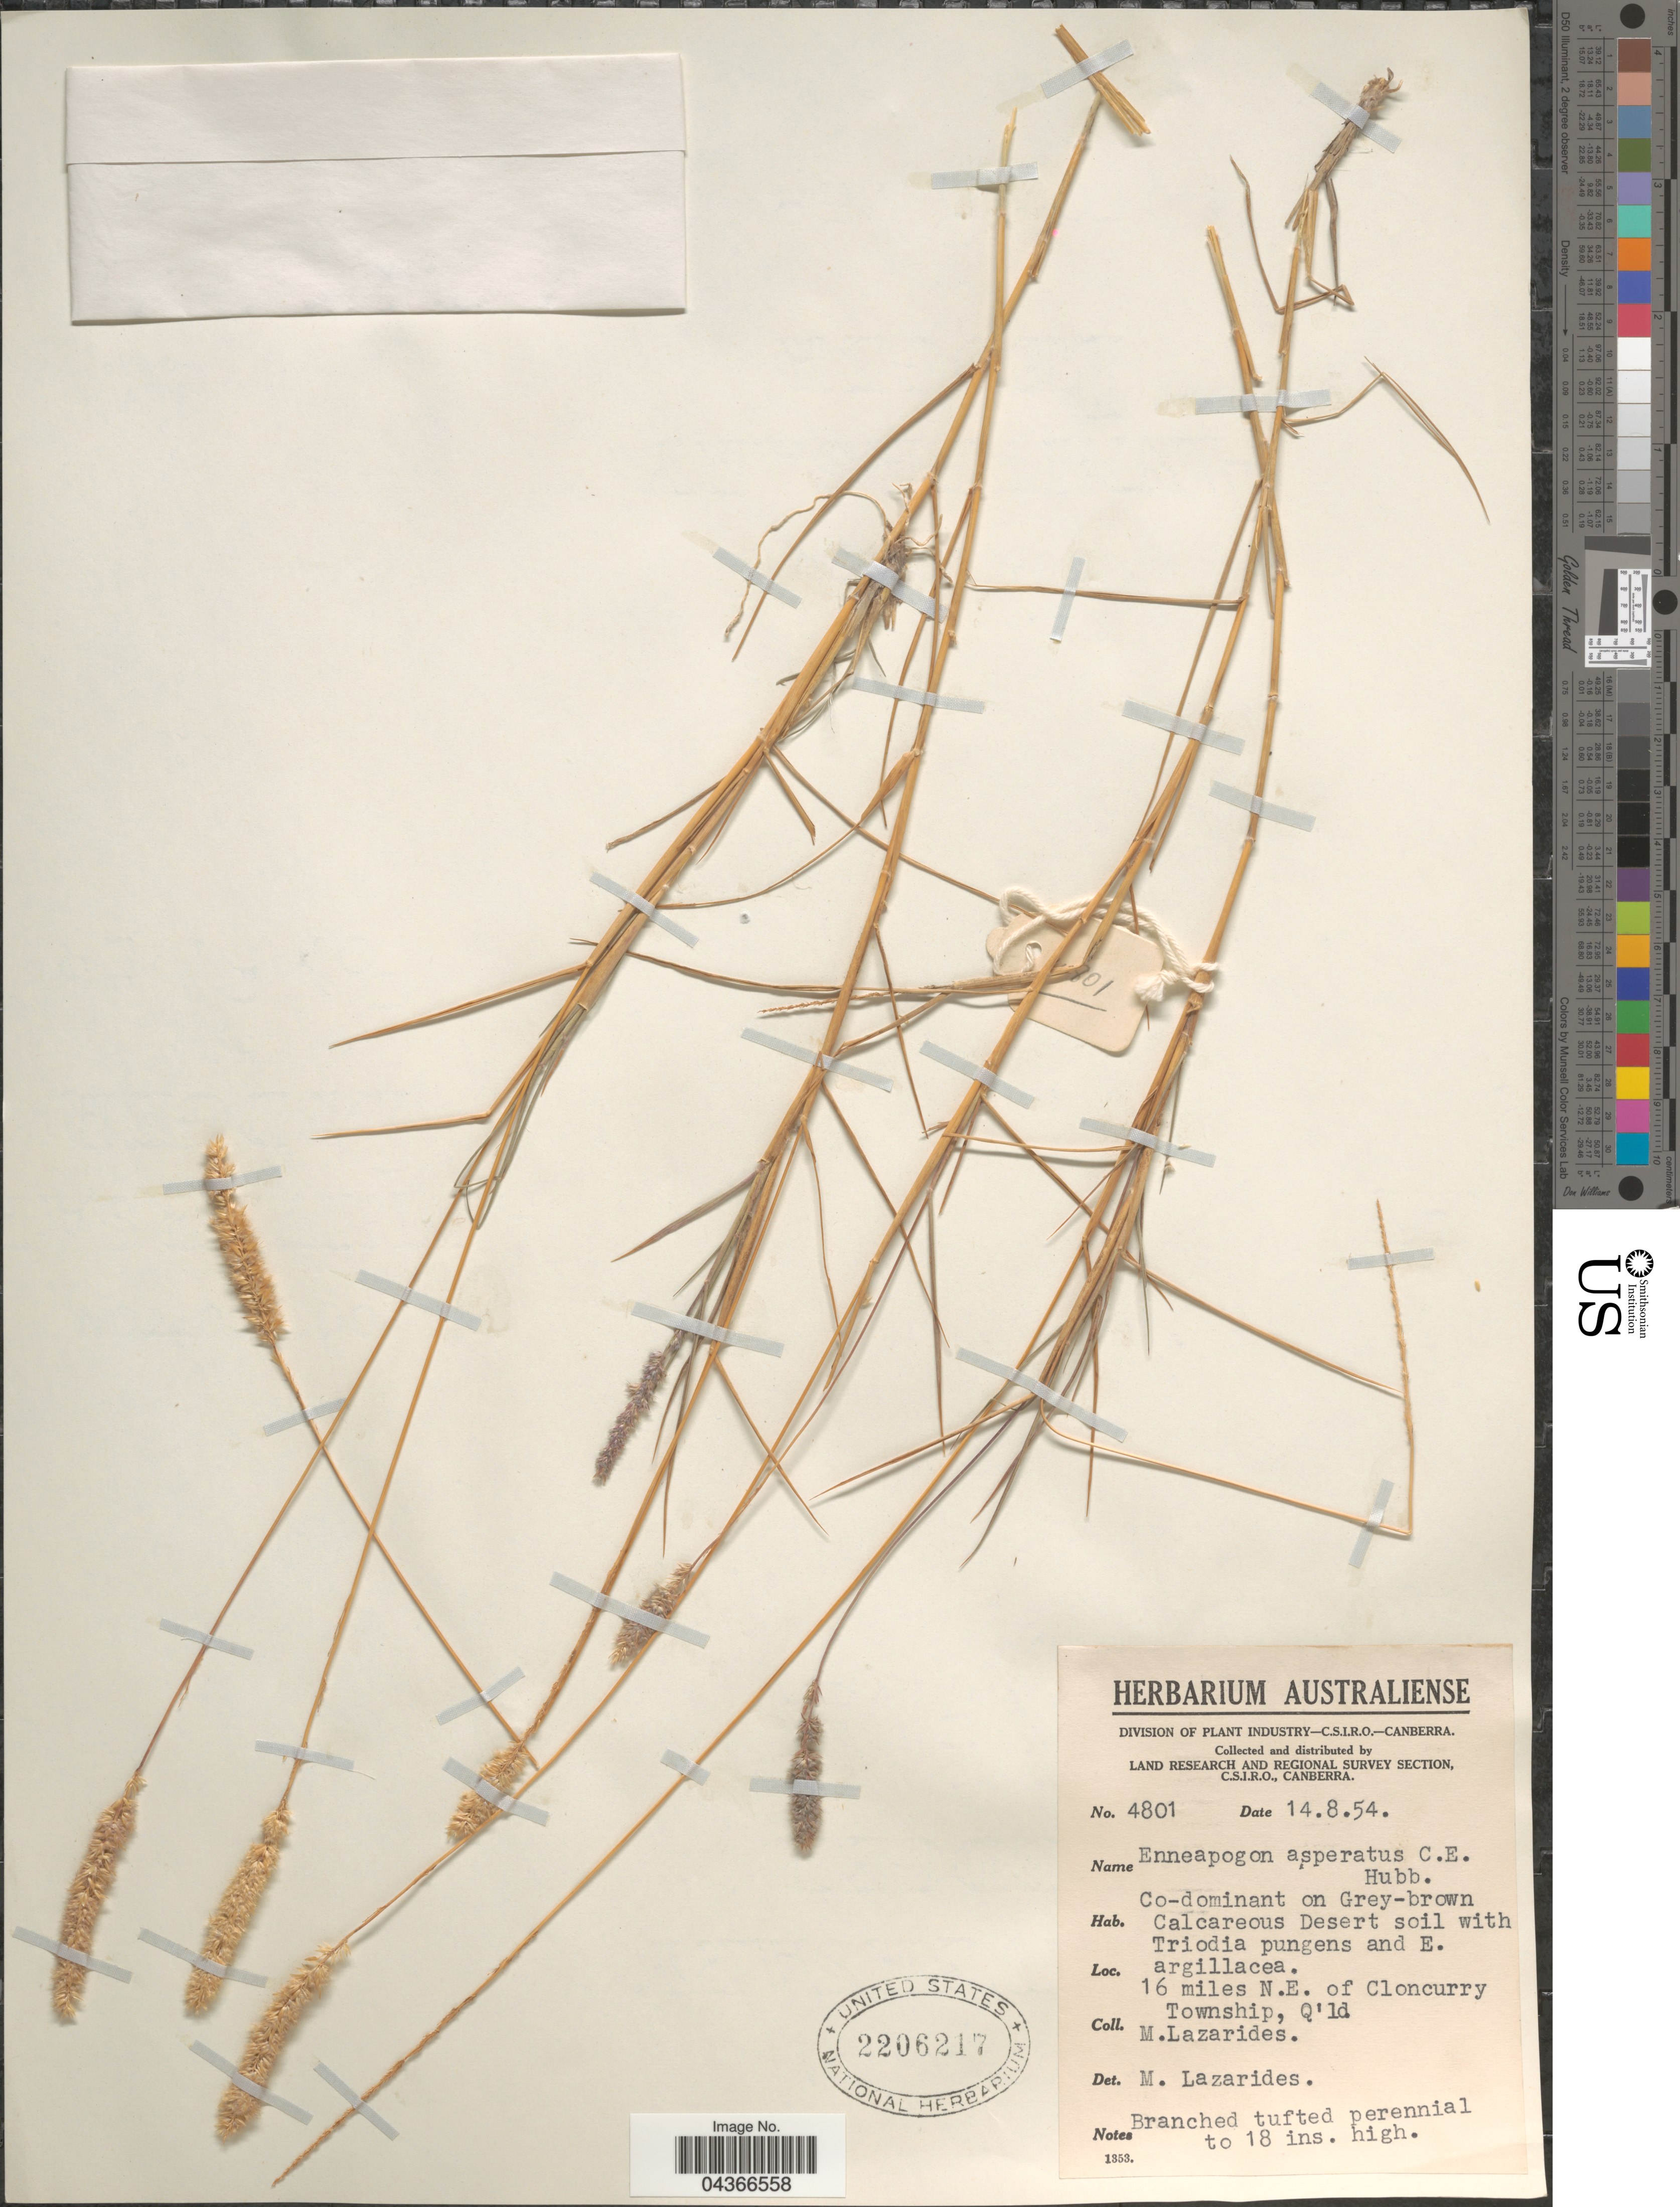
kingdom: Plantae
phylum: Tracheophyta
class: Liliopsida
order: Poales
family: Poaceae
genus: Enneapogon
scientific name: Enneapogon asperatus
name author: C.E. Hubb.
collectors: M. Lazarides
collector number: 4801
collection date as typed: Transcribed d/m/y: 14/8/54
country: Australia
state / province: Queensland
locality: Land Research and Regional Survey Section. 16 miles N.E. of Cloncurry Township.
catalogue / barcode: US 2206217